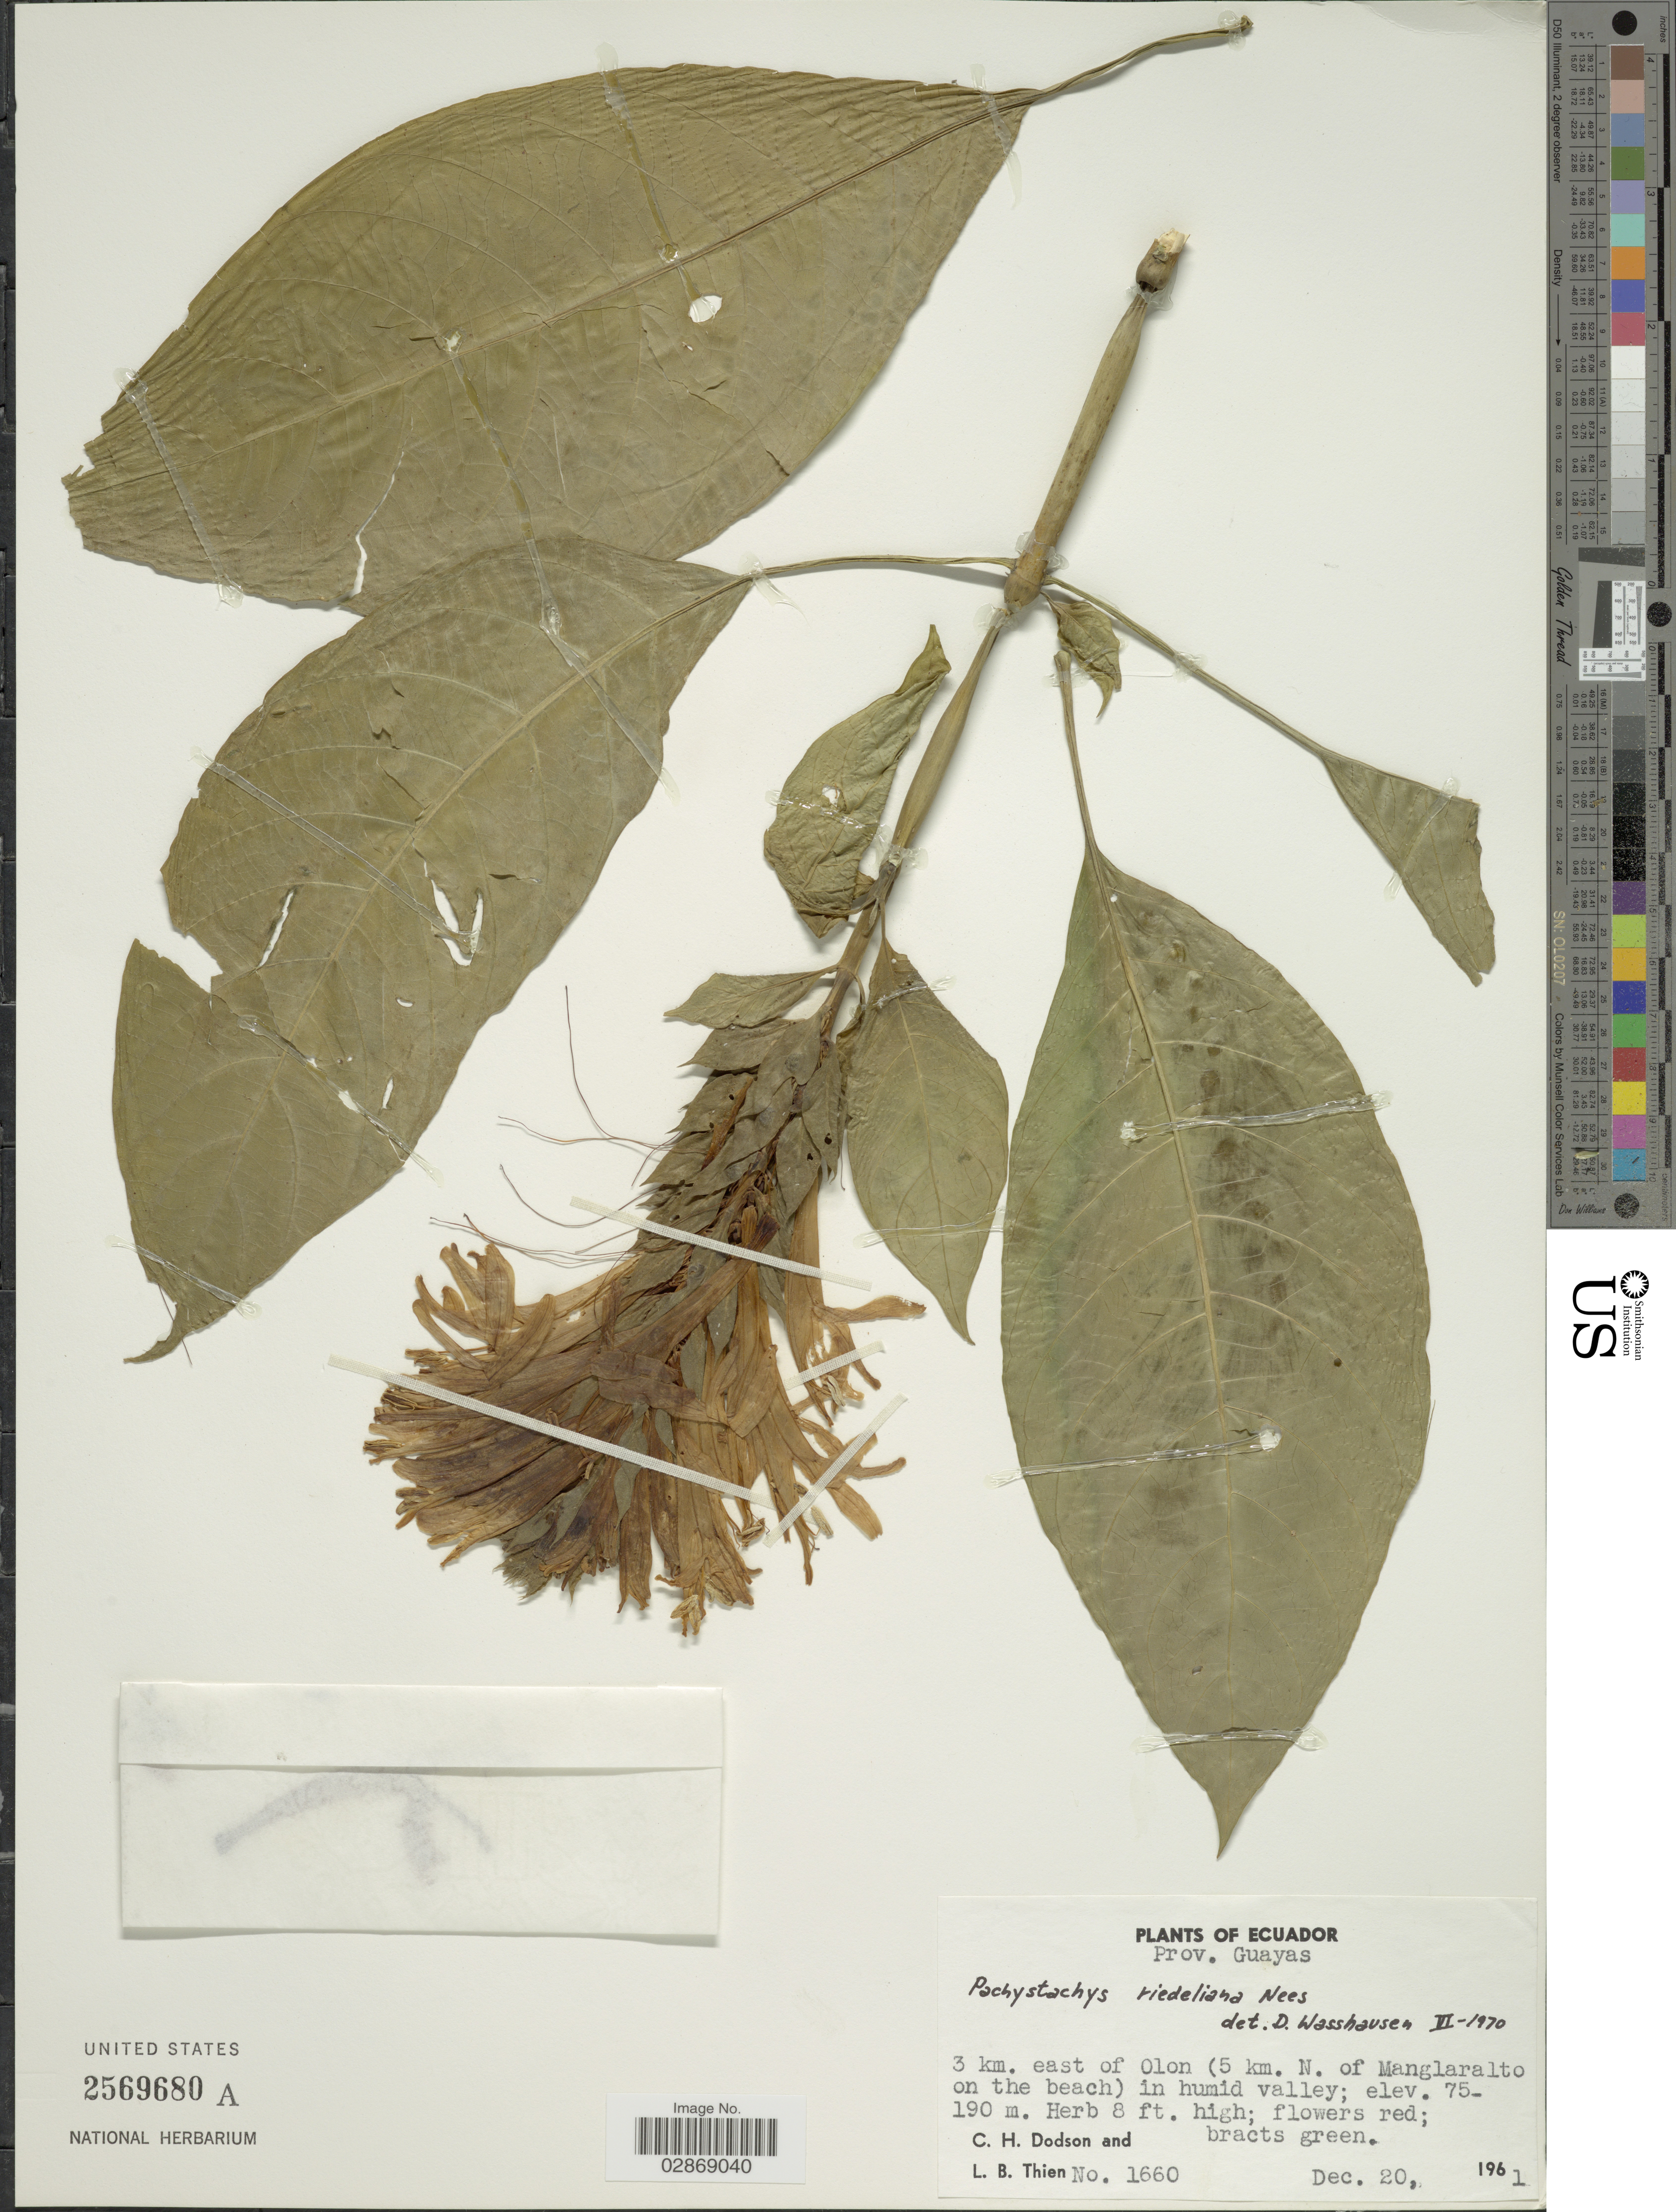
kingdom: Plantae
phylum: Tracheophyta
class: Magnoliopsida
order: Lamiales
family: Acanthaceae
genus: Pachystachys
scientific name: Pachystachys spicata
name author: (Ruiz & Pav.) Wassh.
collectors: C. H. Dodson & L. Thien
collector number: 1660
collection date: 1961-12-20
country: Ecuador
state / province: Guayas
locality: Prov. Guayas. 3 km east of Olon (5 km. N. of Manglaralto on the beach).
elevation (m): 75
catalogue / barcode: US 2569680A